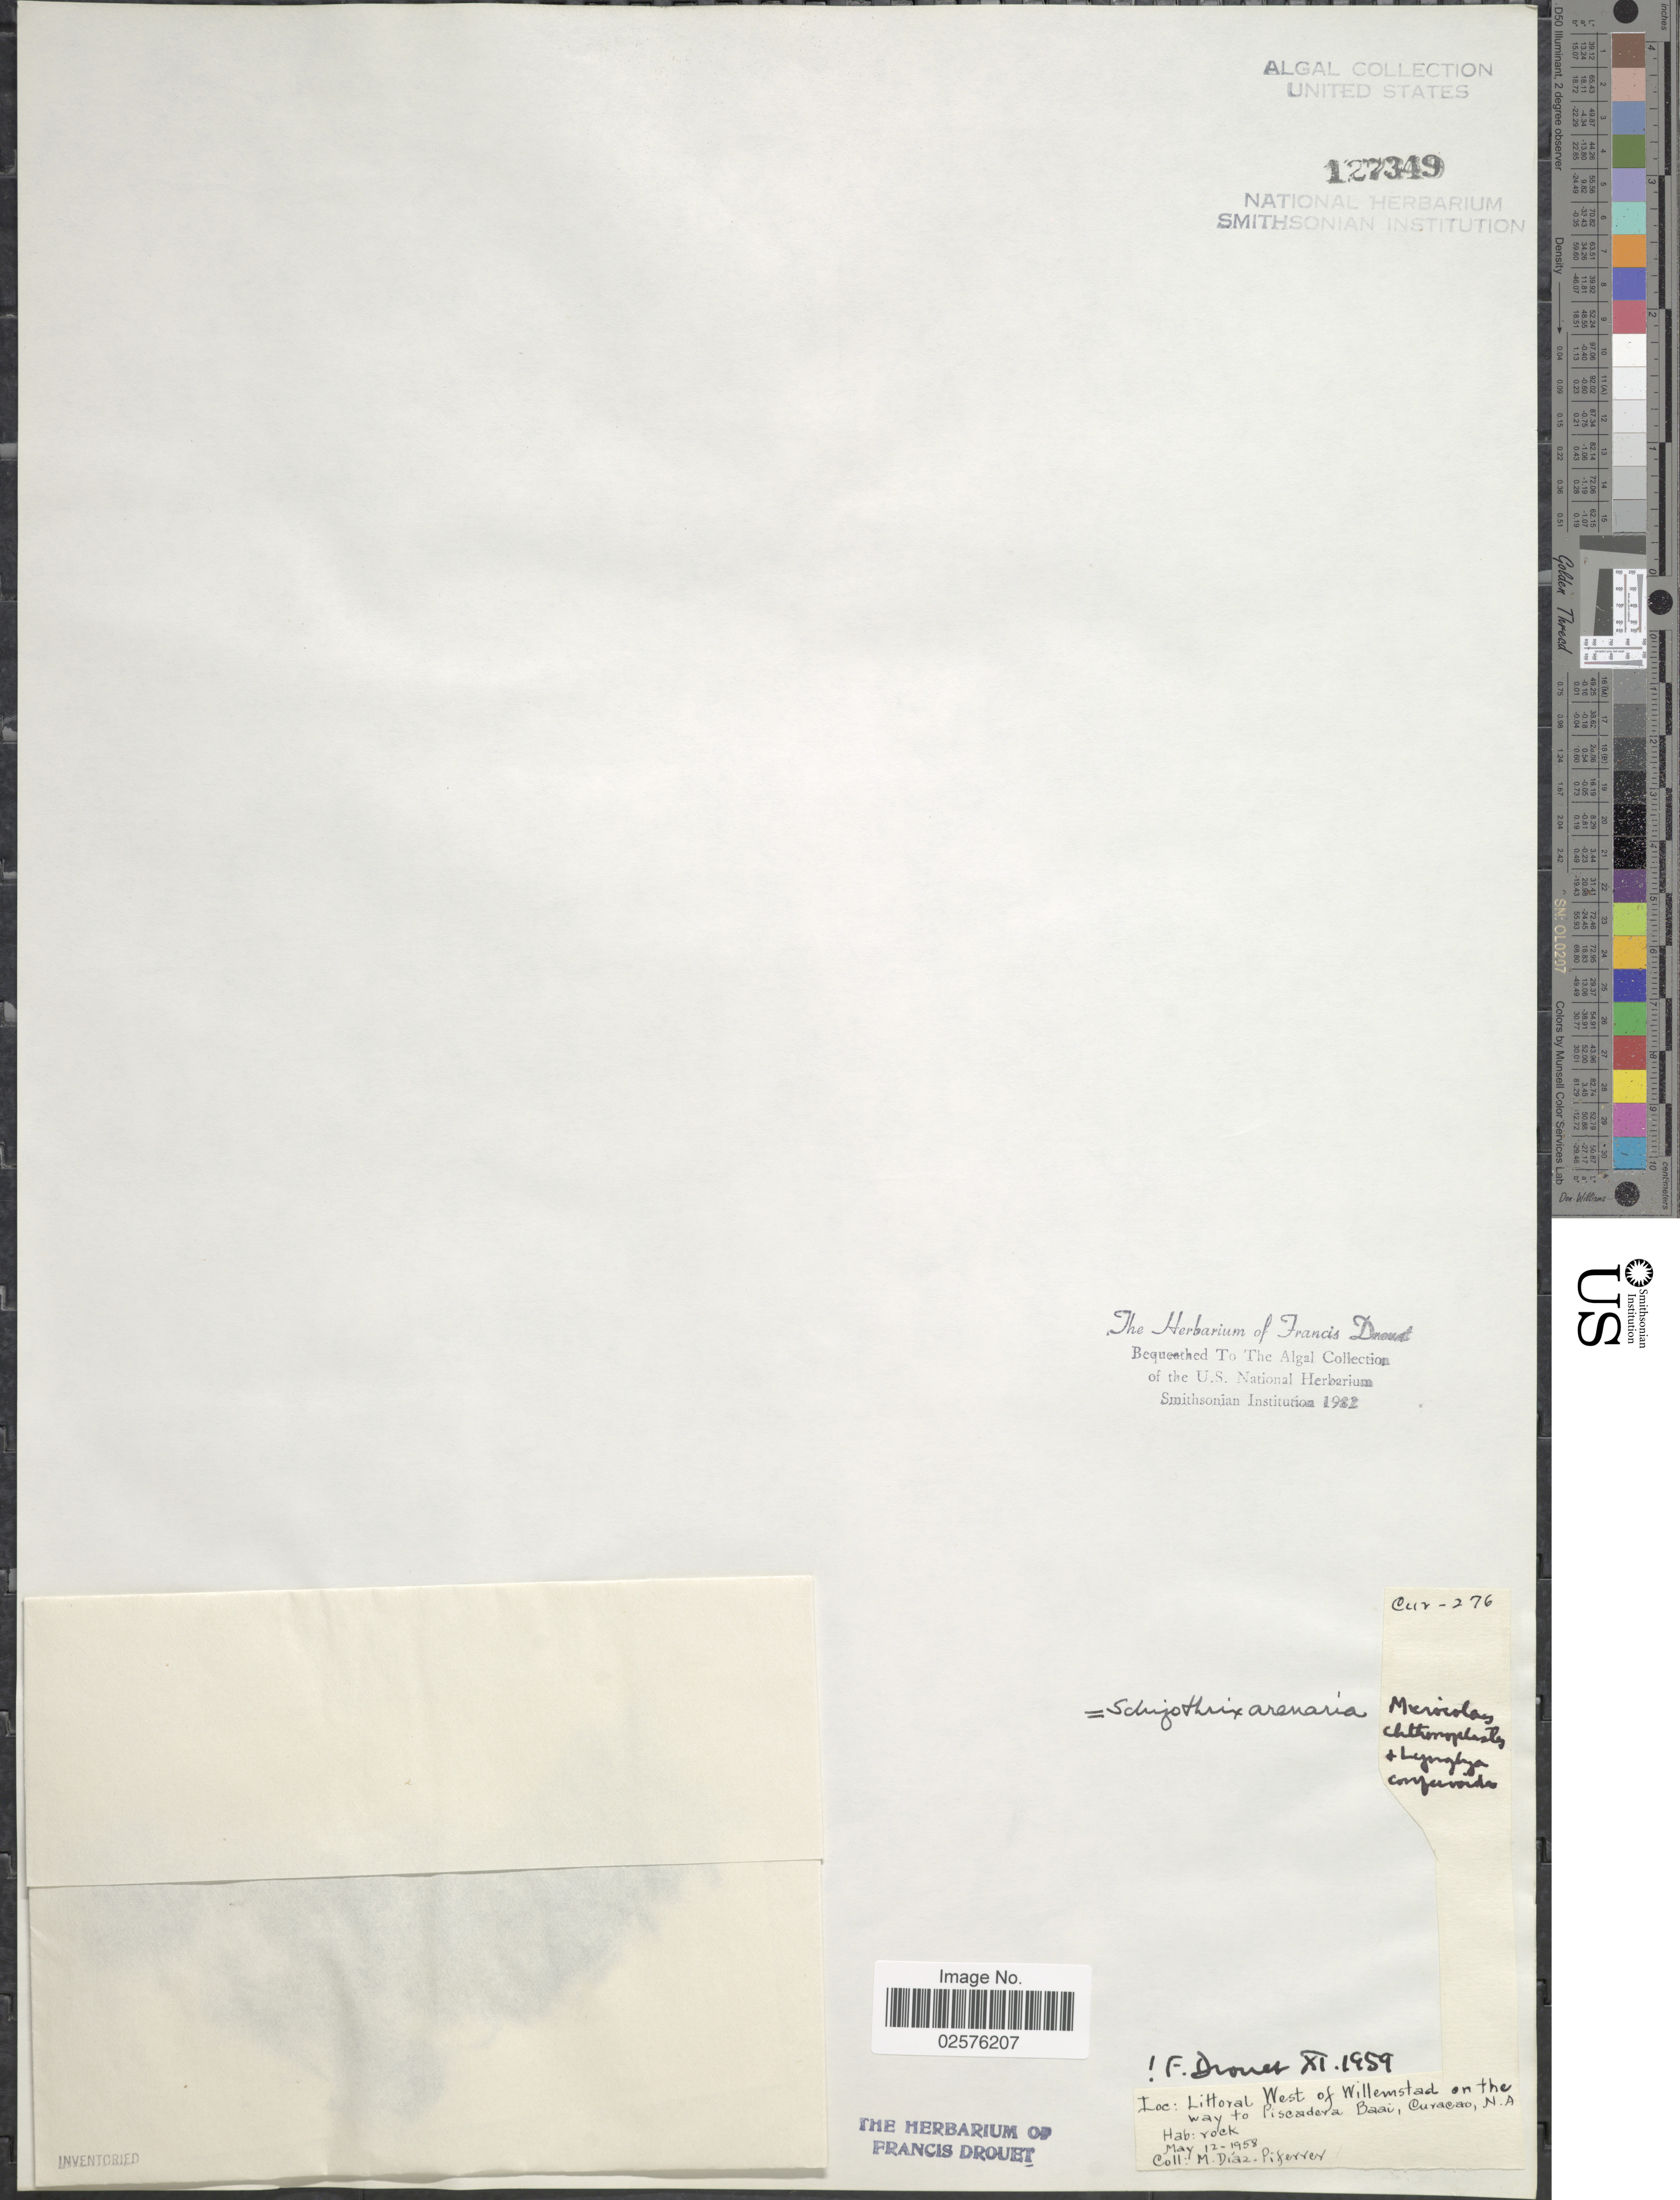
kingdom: Bacteria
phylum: Cyanobacteria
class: Cyanobacteriia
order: Leptolyngbyales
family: Trichocoleusaceae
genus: Schizothrix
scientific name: Schizothrix arenaria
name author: Gomont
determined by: Drouet, F. E.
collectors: M. Diaz-Piferrer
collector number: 276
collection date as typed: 12 May 1958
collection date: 1958-05-12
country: Curaçao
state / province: ABC Islands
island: Curaçao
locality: Littoral West of Willemstad way to Piscadera Baai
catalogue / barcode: US 127349